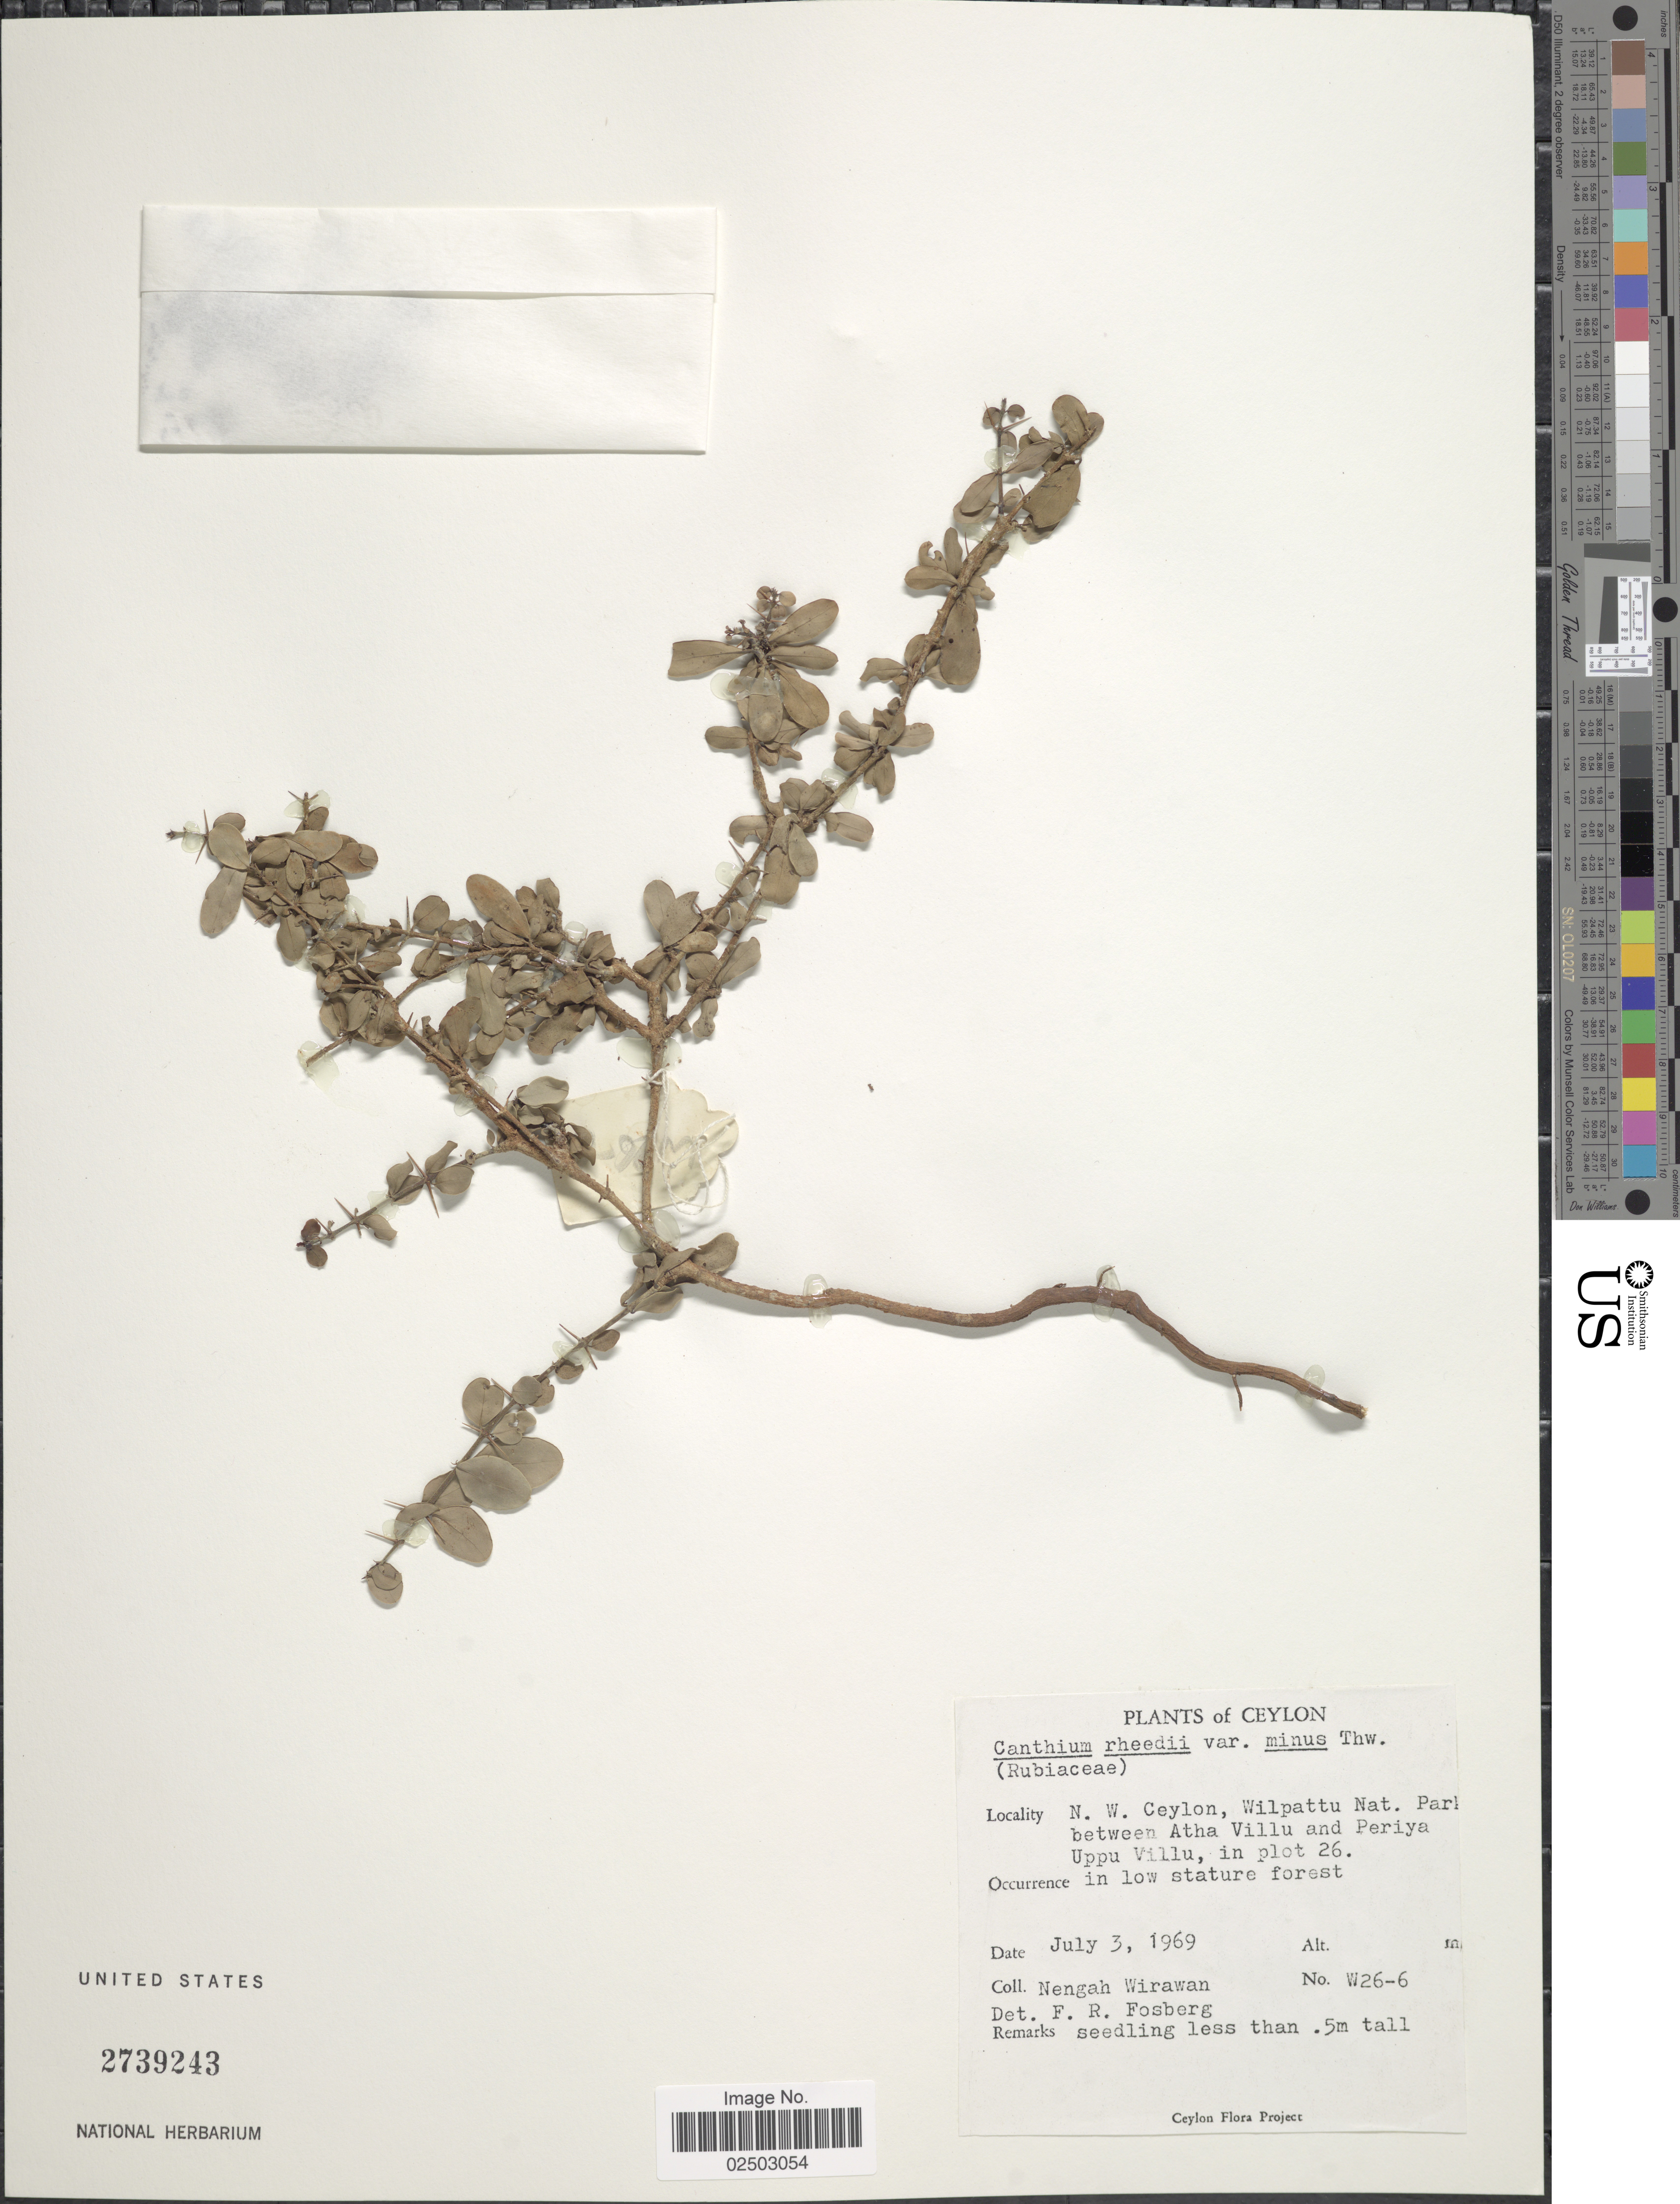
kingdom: Plantae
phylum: Tracheophyta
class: Magnoliopsida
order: Gentianales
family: Rubiaceae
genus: Canthium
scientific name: Canthium rheedei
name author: DC.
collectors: N. Wirawan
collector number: W26-6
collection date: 1969-07-03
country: Sri Lanka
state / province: North Western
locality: N.W. Ceylon, Wilpattu Nat. Park, between Atha Villu and Periya Uppu Villu, in plot 26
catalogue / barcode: US 2739243